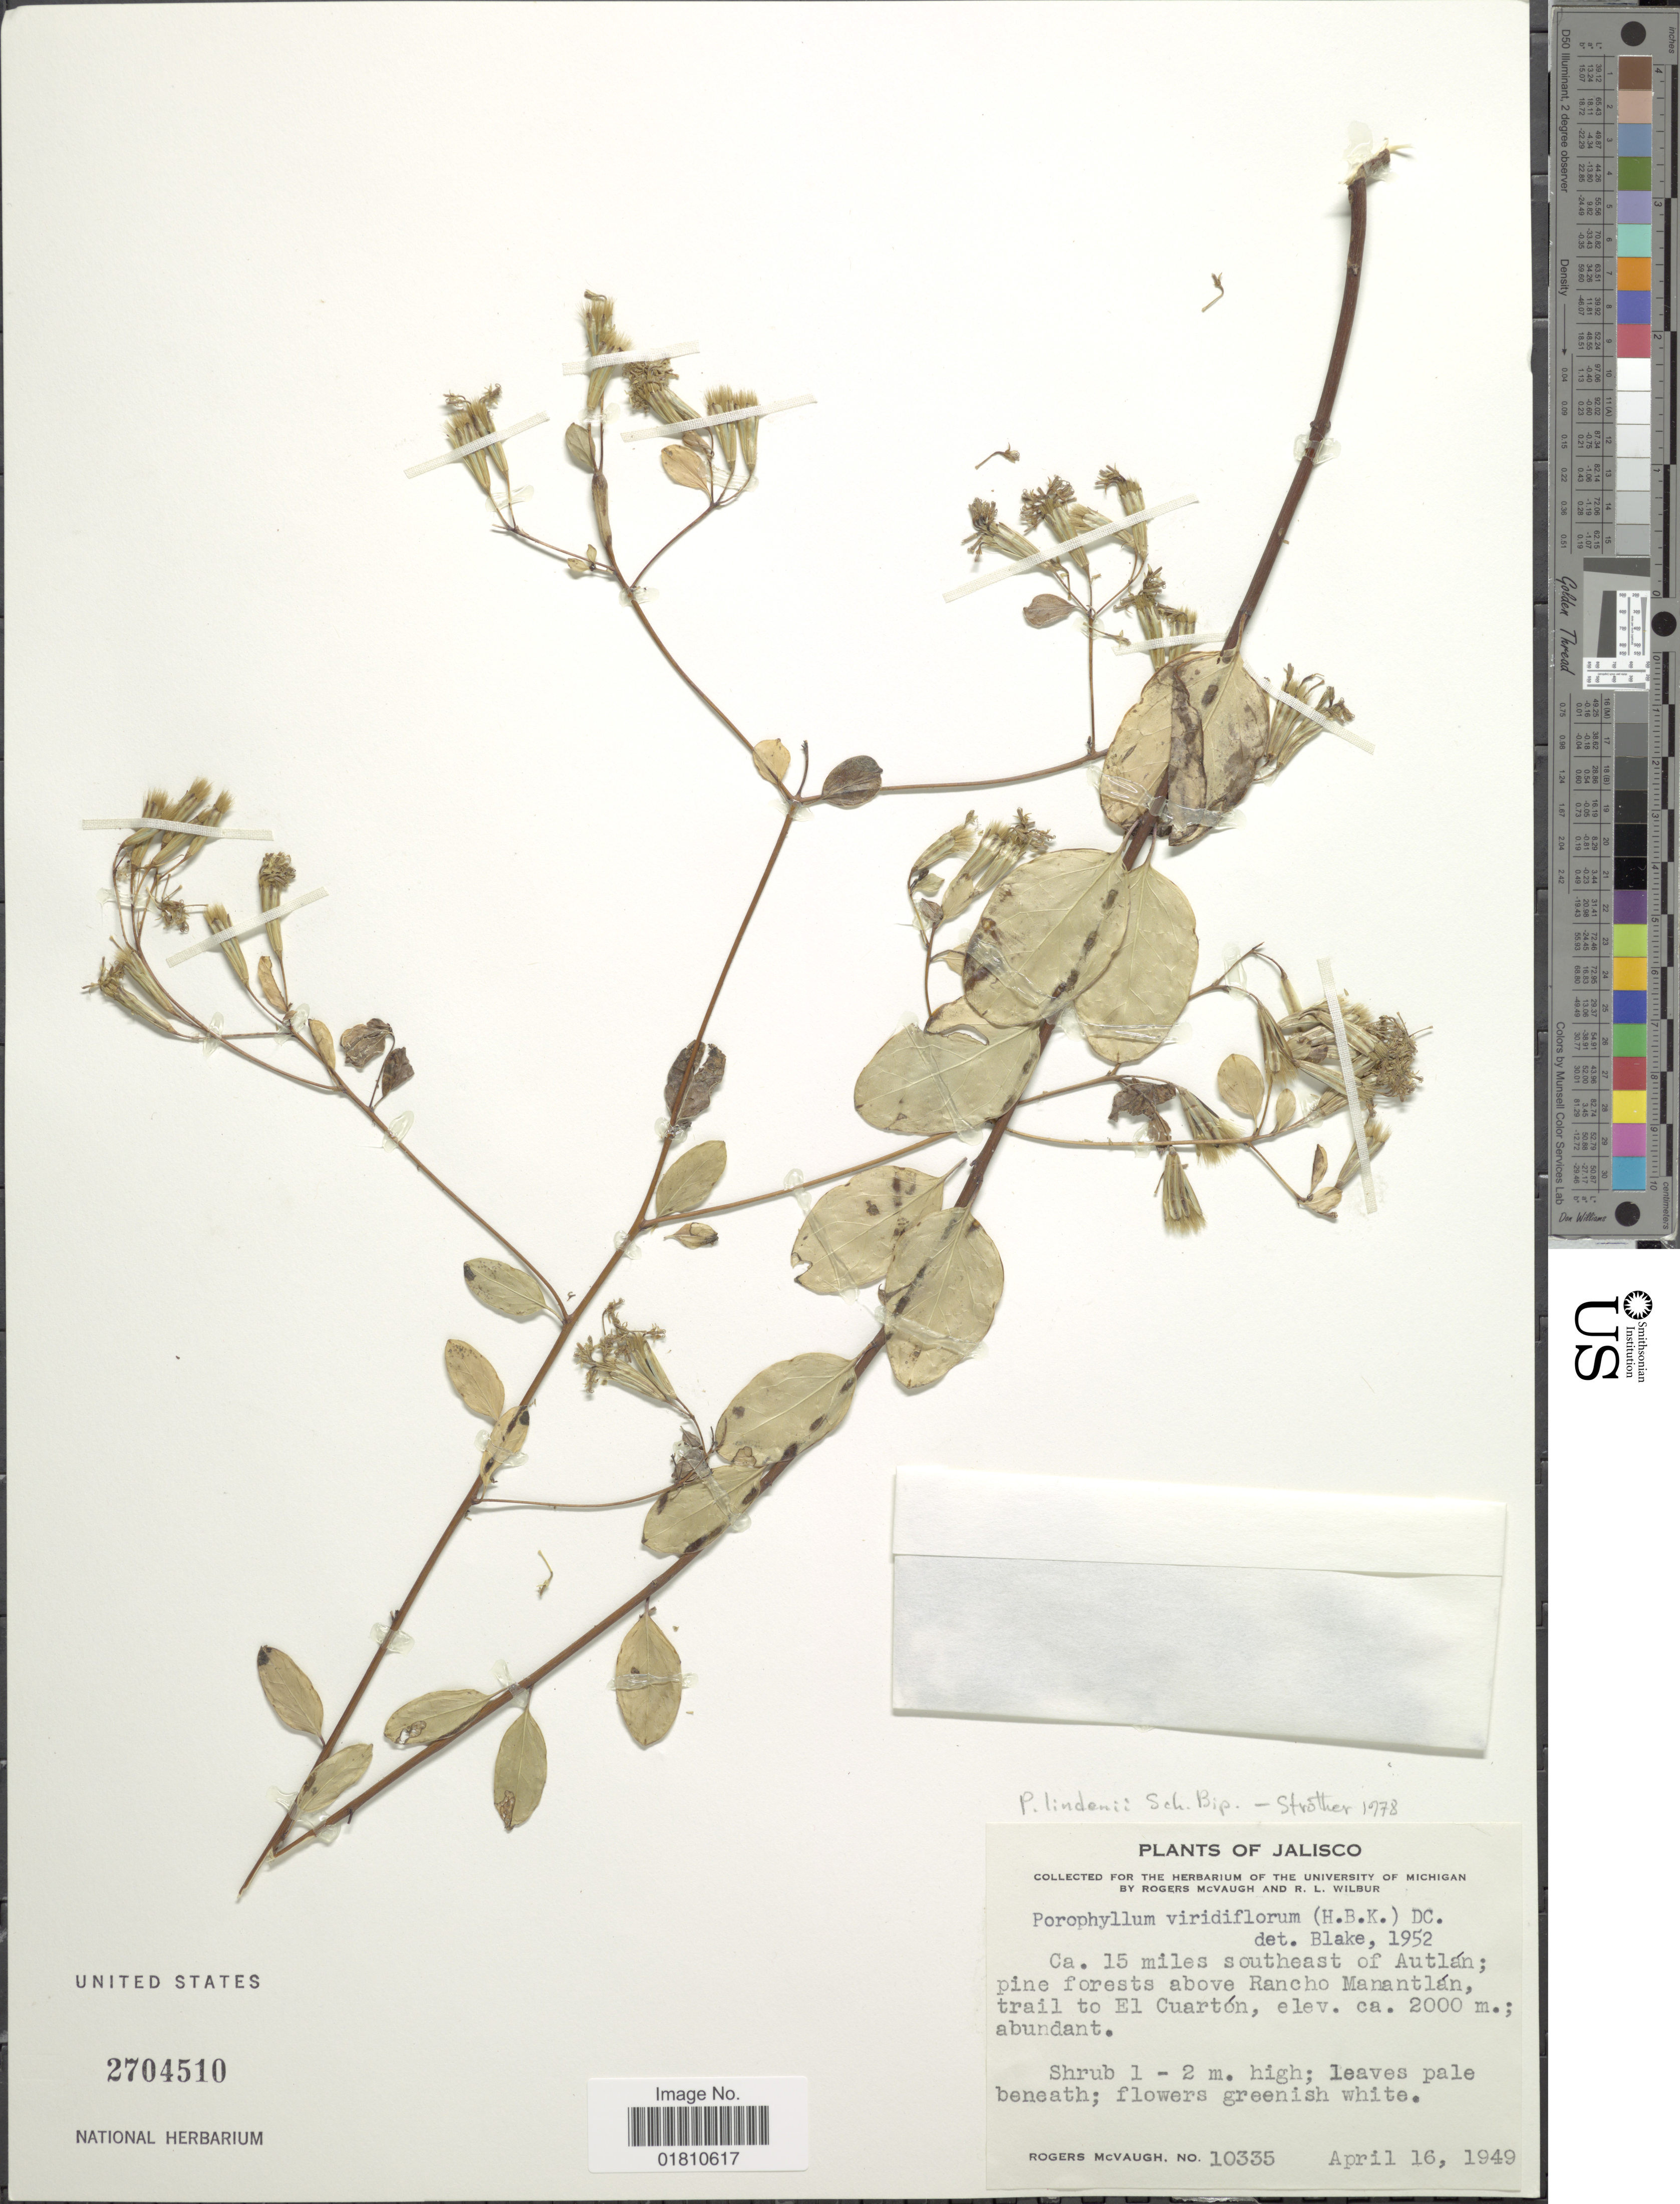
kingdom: Plantae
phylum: Tracheophyta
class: Magnoliopsida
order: Asterales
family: Asteraceae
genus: Porophyllum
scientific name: Porophyllum lindenii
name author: Sch. Bip. ex Seem.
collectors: R. McVaugh & R. L. Wilbur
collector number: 10335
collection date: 1949-04-16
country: Mexico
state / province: Jalisco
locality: Ca. 15 miles southeast of Autlan; pine forests above Rancho Manantlan, trail to El Cuarton.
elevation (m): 2000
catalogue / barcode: US 2704510